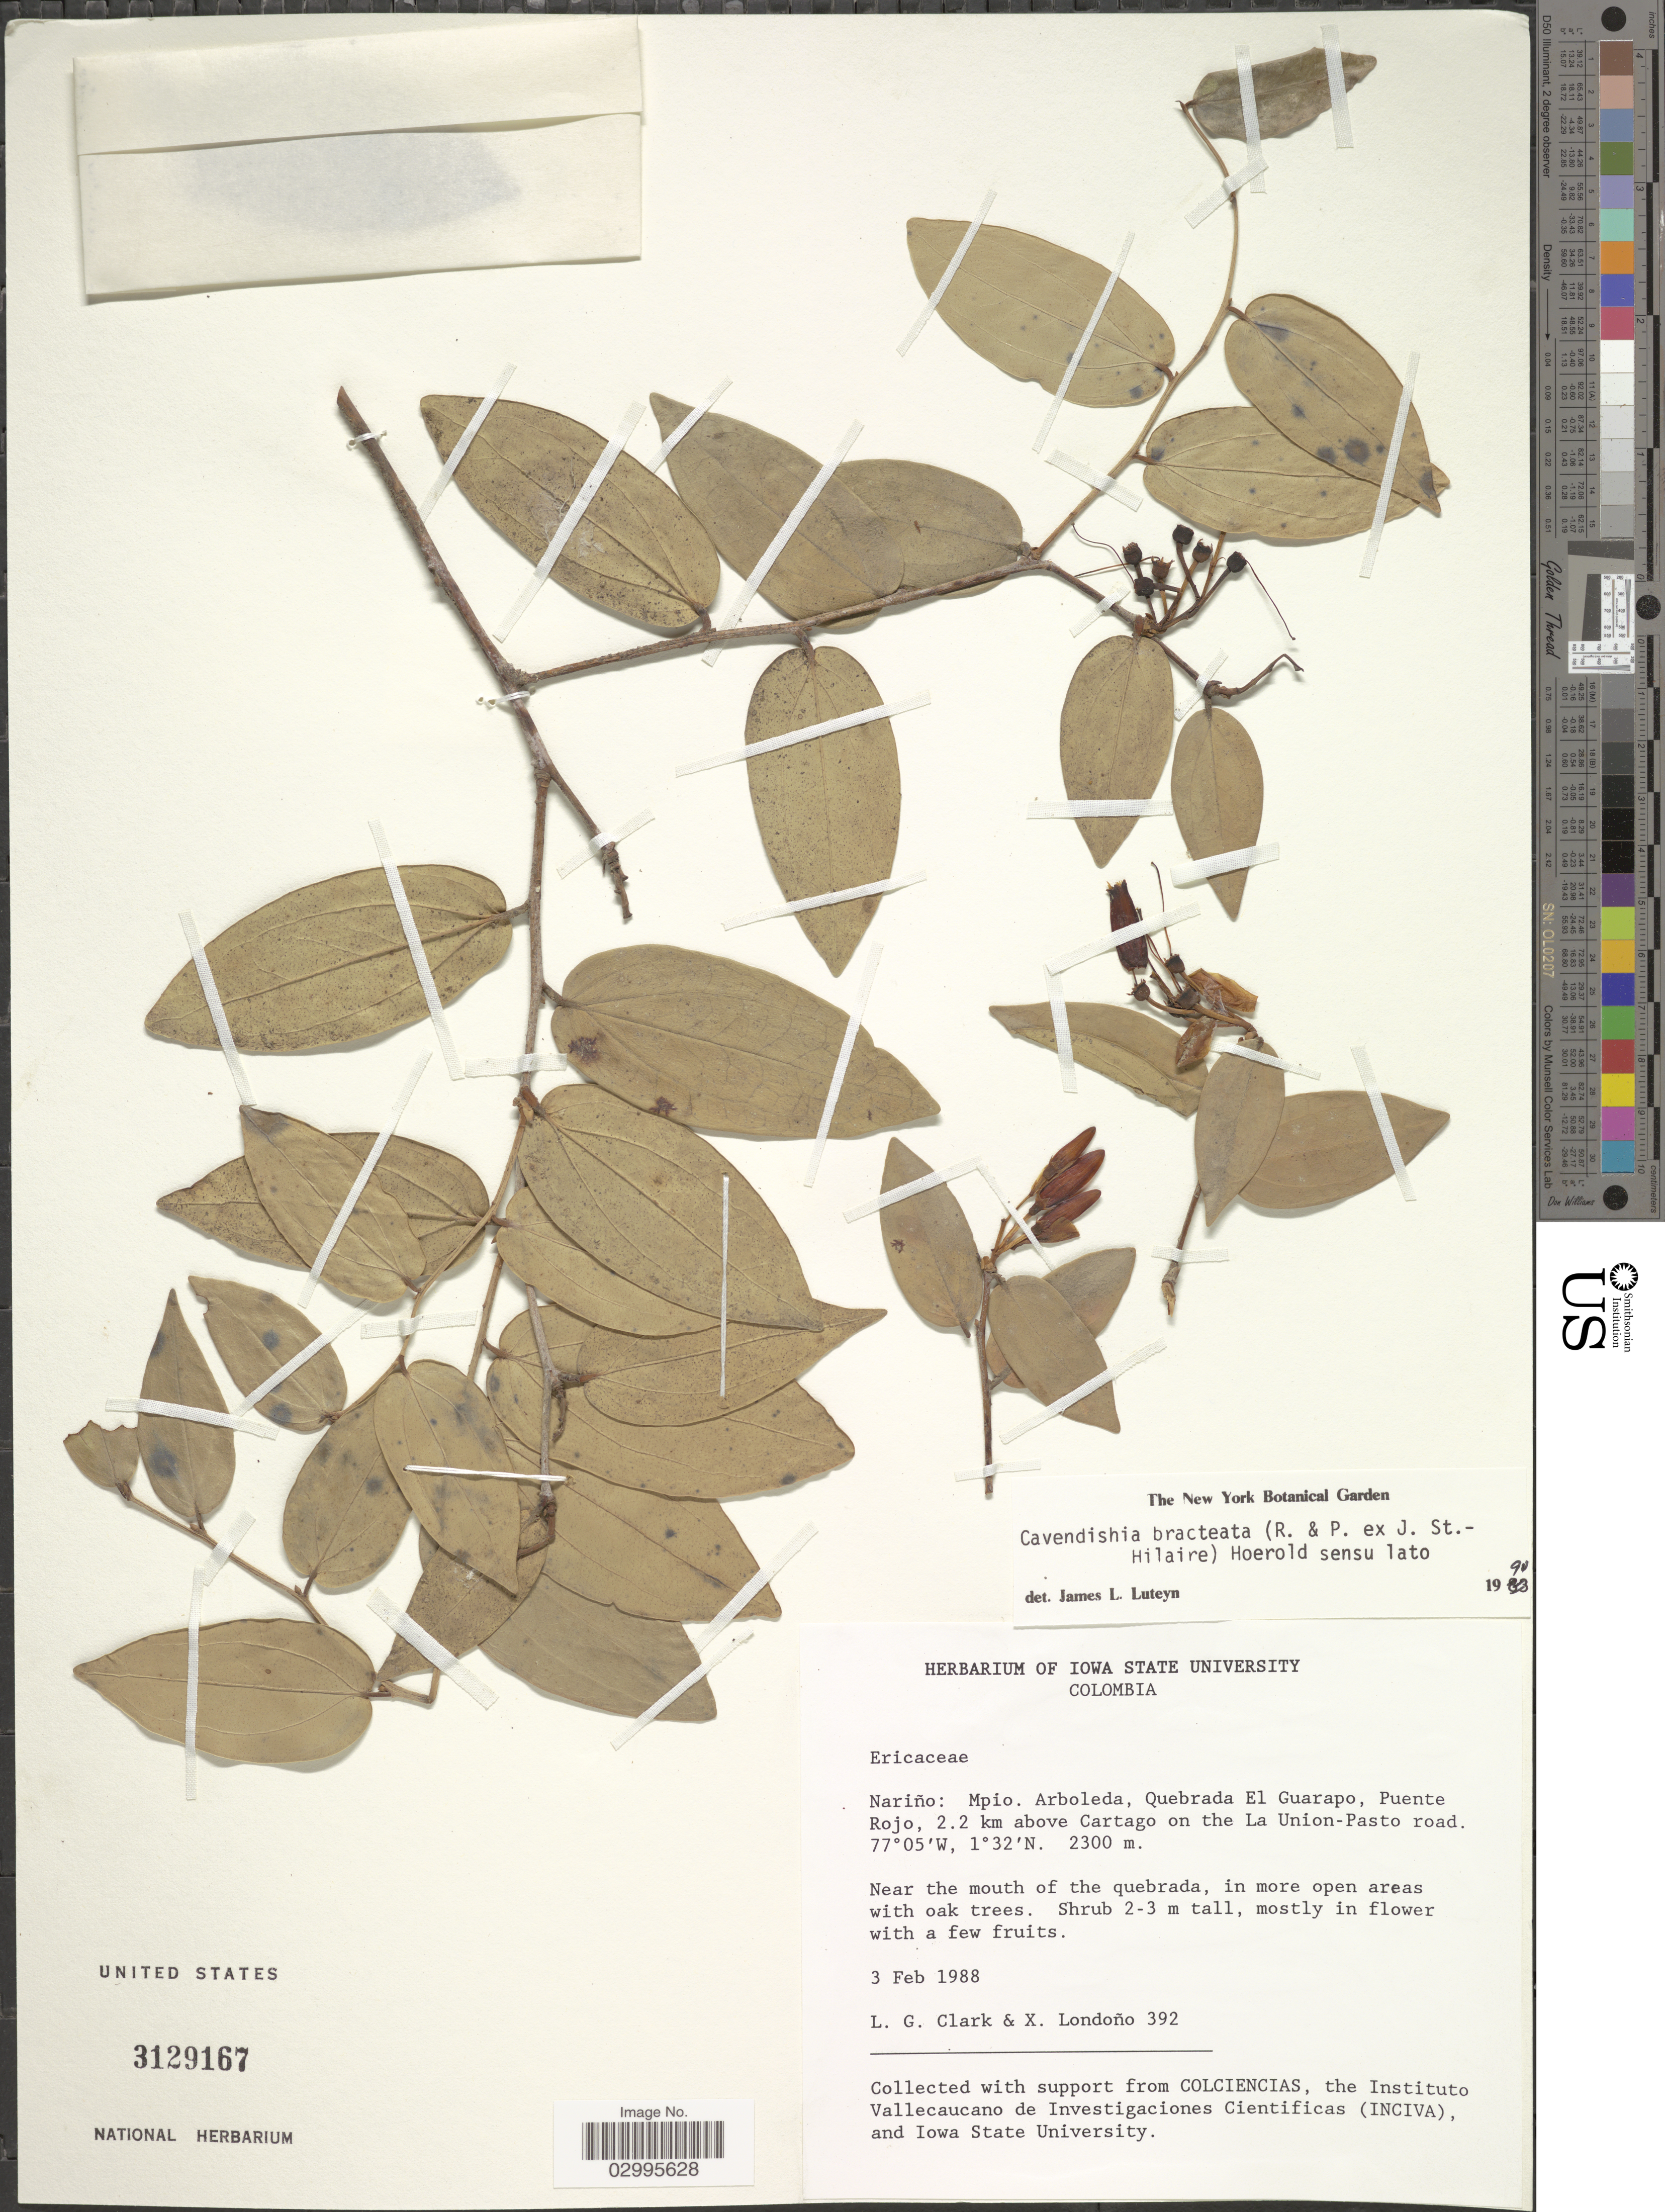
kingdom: Plantae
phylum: Tracheophyta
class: Magnoliopsida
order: Ericales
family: Ericaceae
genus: Cavendishia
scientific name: Cavendishia bracteata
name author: (Ruiz & Pav. ex J. St.-Hil.) Hoerold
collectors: L. G. Clark & X. Londoño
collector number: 392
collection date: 1988-02-03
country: Colombia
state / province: Nariño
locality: Mpio. Arboleda, Quebrada El Guarapo, Puente Rojo, 2.2 km above Cartago on the La Union-Pasto road.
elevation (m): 2300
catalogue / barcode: US 3129167